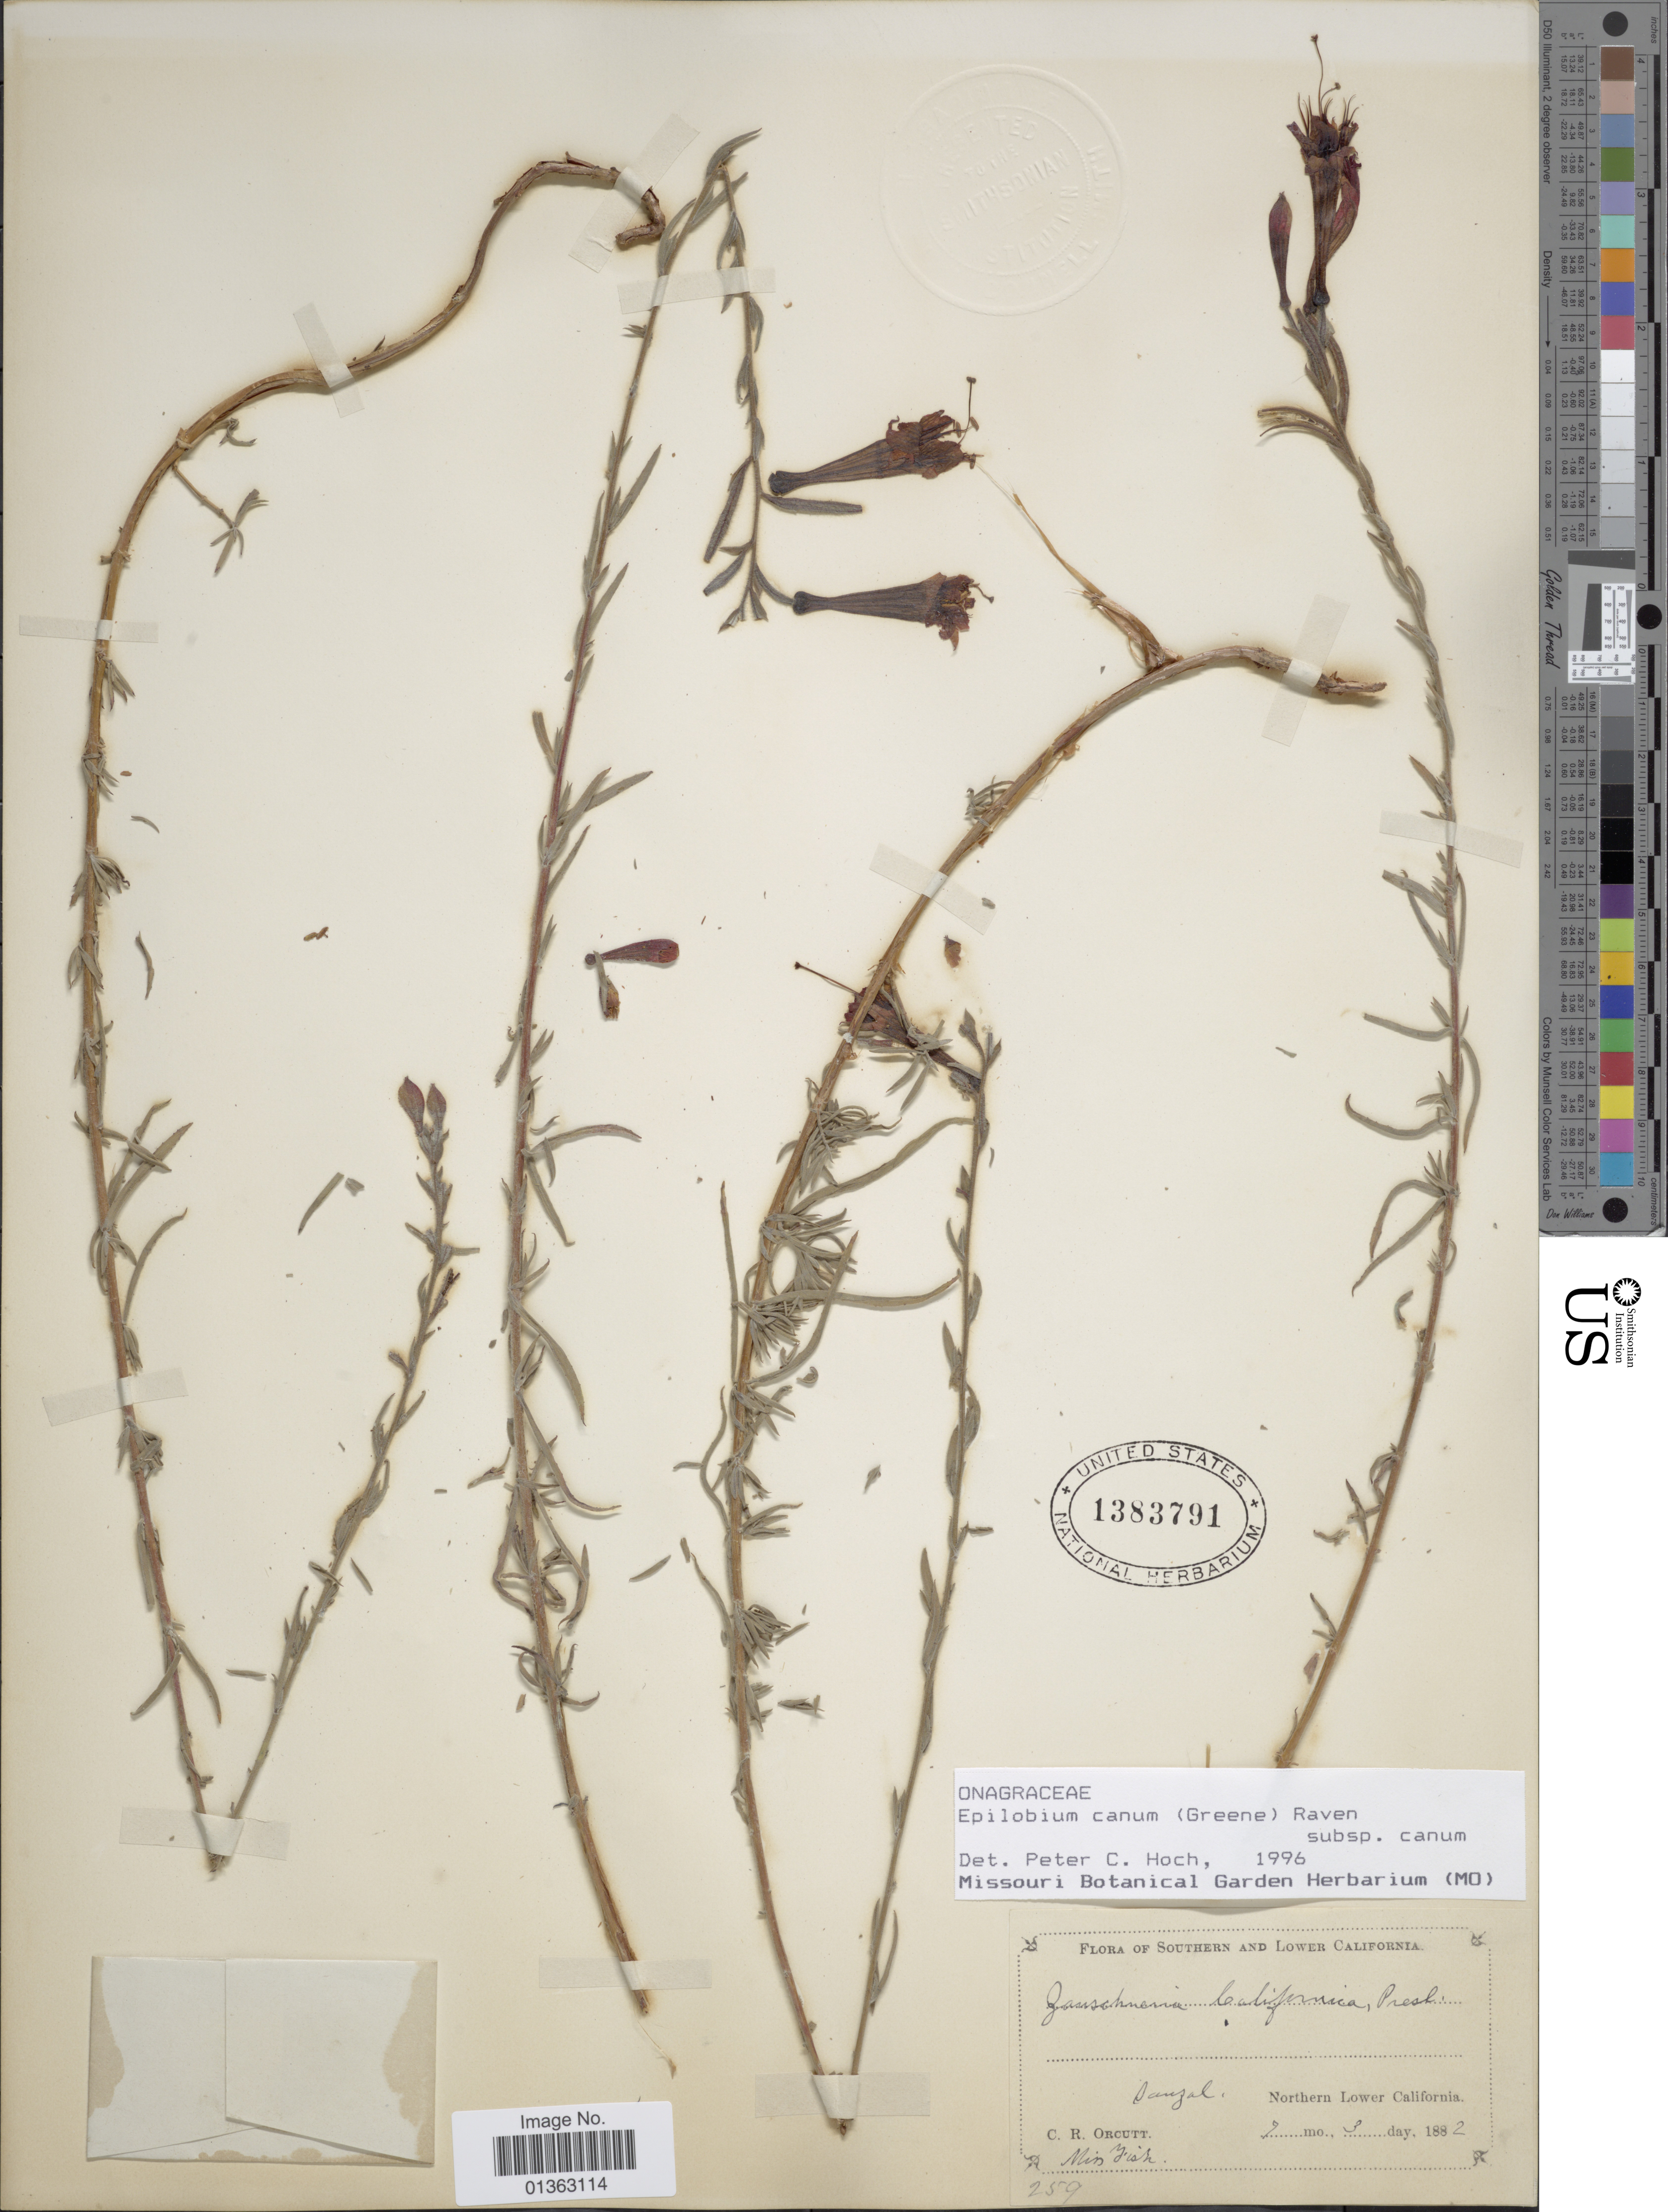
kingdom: Plantae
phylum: Tracheophyta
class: Magnoliopsida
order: Myrtales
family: Onagraceae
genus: Epilobium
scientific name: Epilobium canum subsp. canum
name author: (Greene) P.H. Raven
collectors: C. R. Orcutt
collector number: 250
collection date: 1882-07-03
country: United States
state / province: California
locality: Southern and Lower California. Sanzal. Northern Lower California.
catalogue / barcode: US 1383791